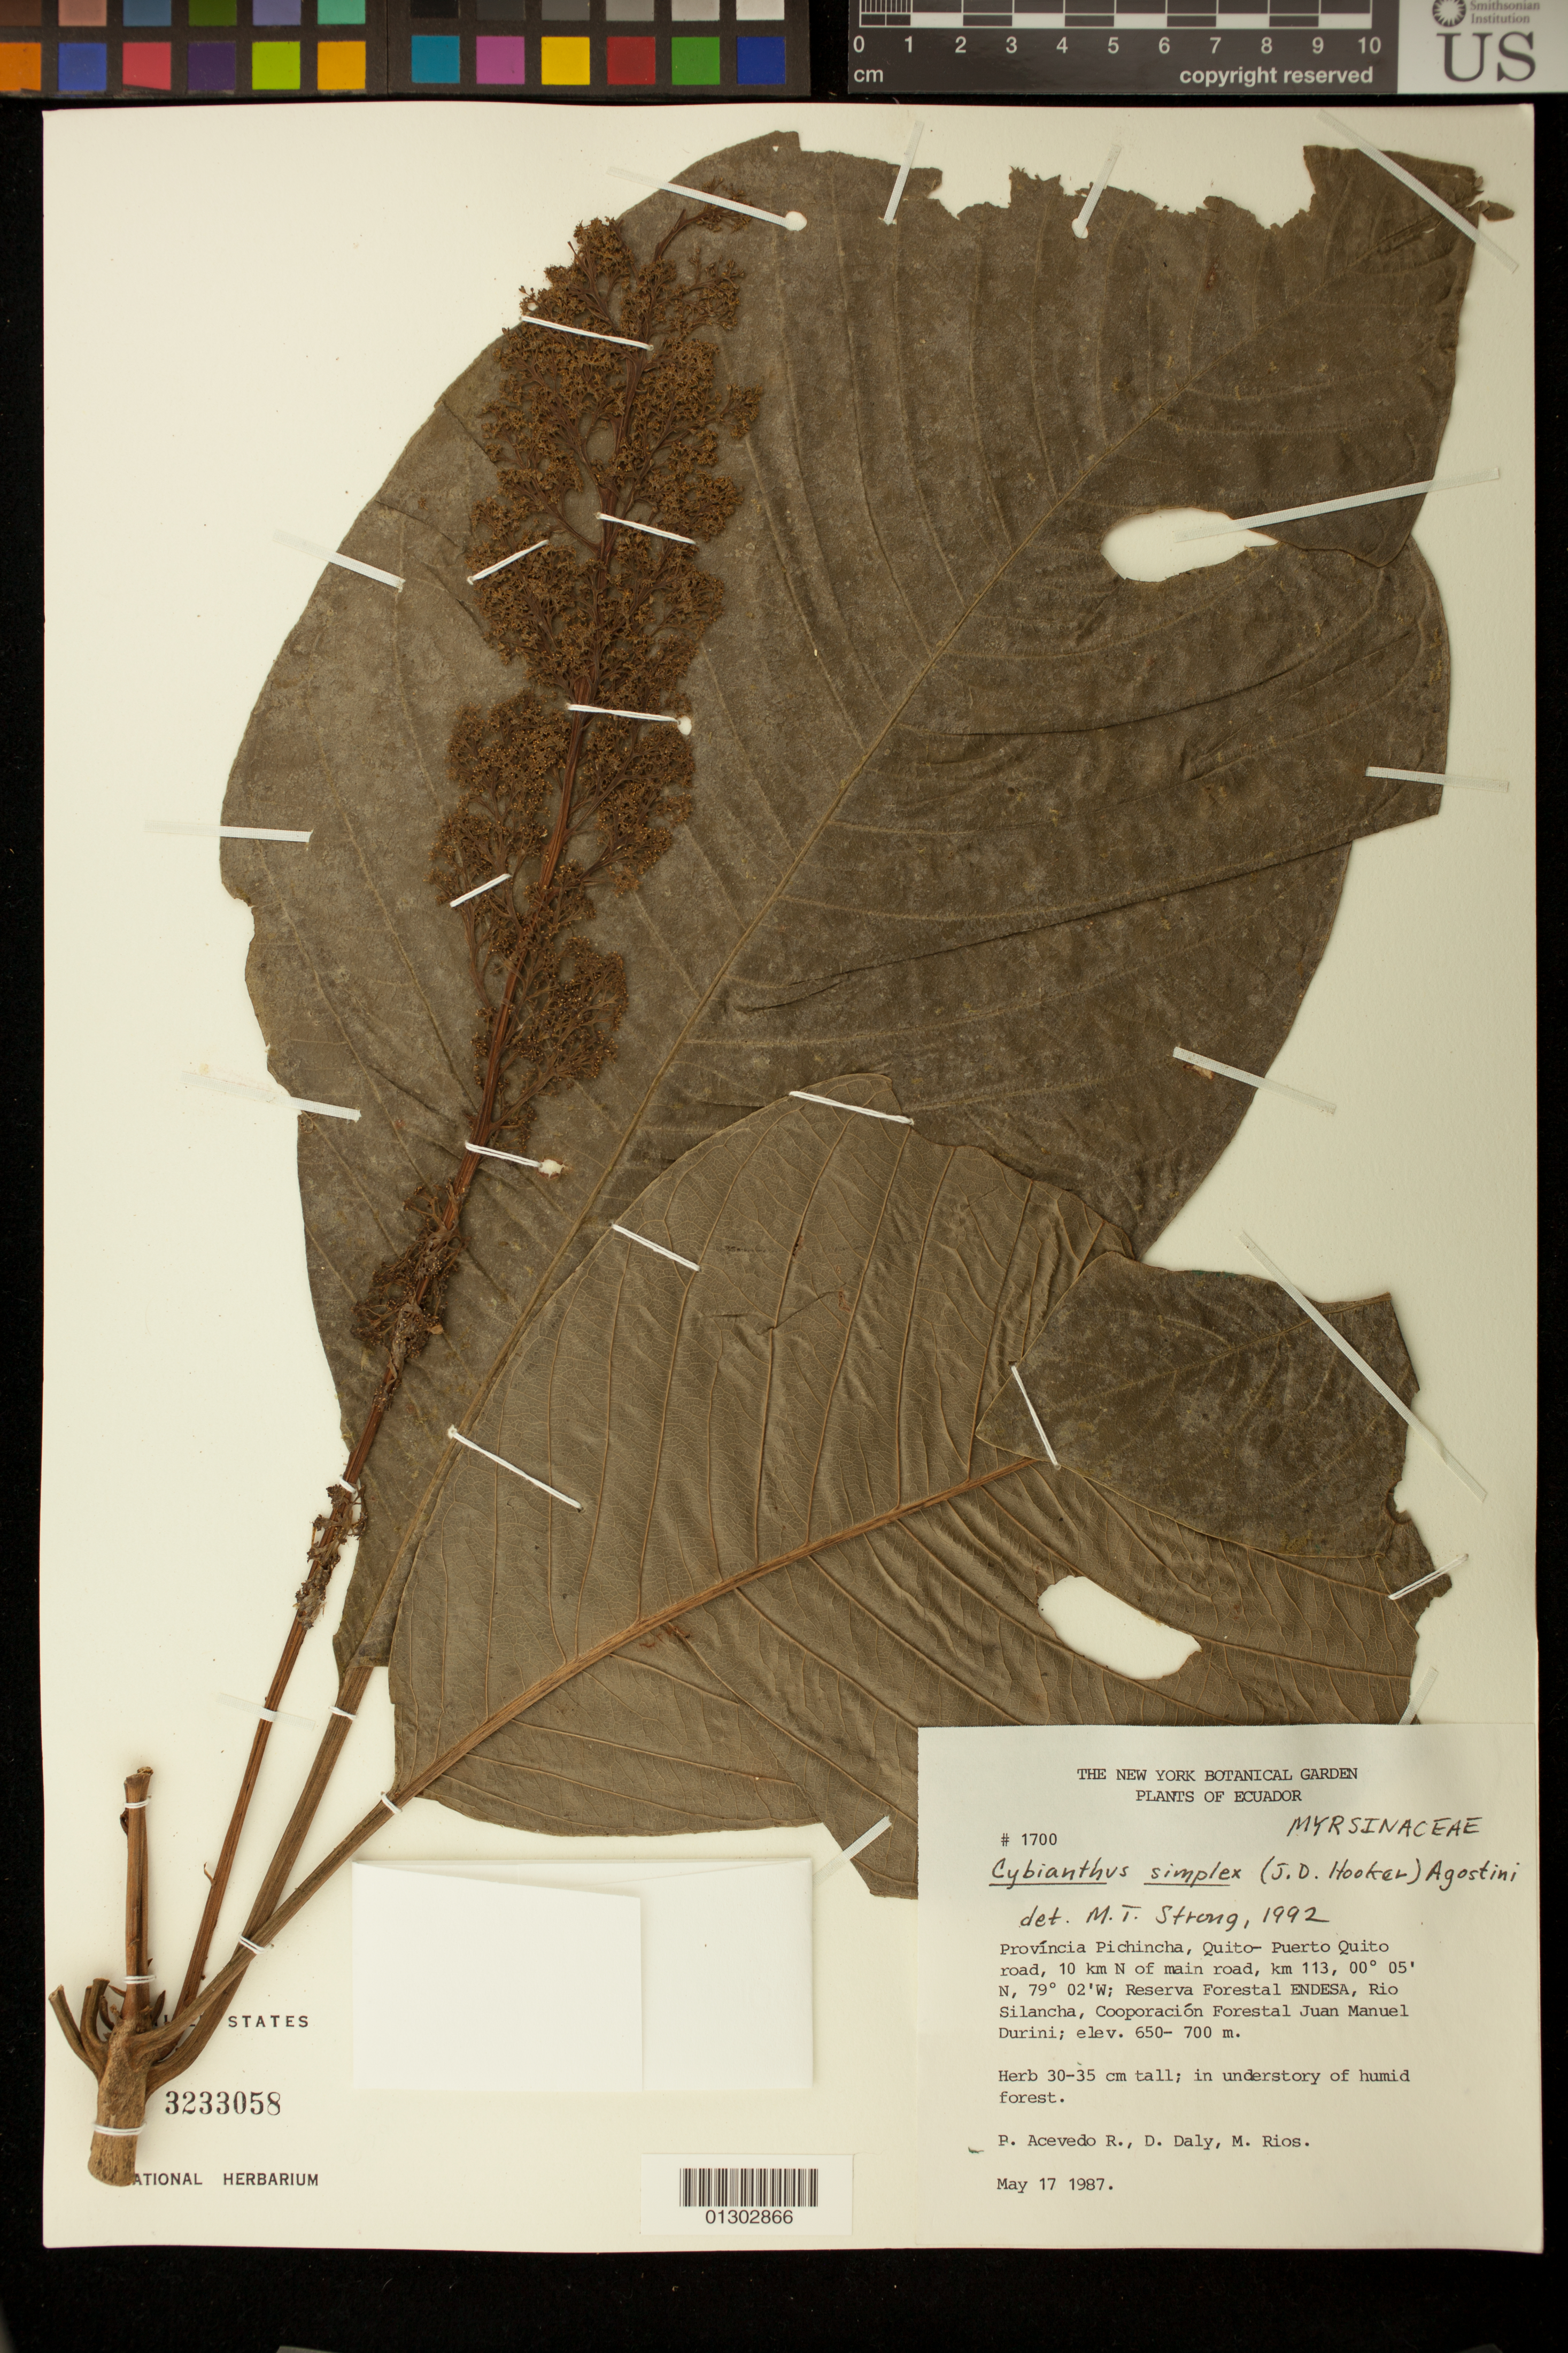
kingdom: Plantae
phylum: Tracheophyta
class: Magnoliopsida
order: Ericales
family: Primulaceae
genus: Cybianthus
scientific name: Cybianthus simplex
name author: (Hook. f.) G. Agostini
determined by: Strong, M. T., (US), Smithsonian Institution - National Museum of Natural History (UNITED STATES)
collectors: P. Acevedo-Rodr., D. C. Daly & M. Rios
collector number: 1700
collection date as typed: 17 May 1987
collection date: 1987-05-17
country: Ecuador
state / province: Pichincha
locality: Prov. Pichincha; carretera de Quito a Puerto Quito, 10 km N de al carretera principal. km 113; Reserva Florestal ENDESA.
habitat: Bosque perturbado en abrededores de plantacion, a orilla de camino sobre arbol (00°05'N, 79°02'W).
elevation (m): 650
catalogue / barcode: US 3233058